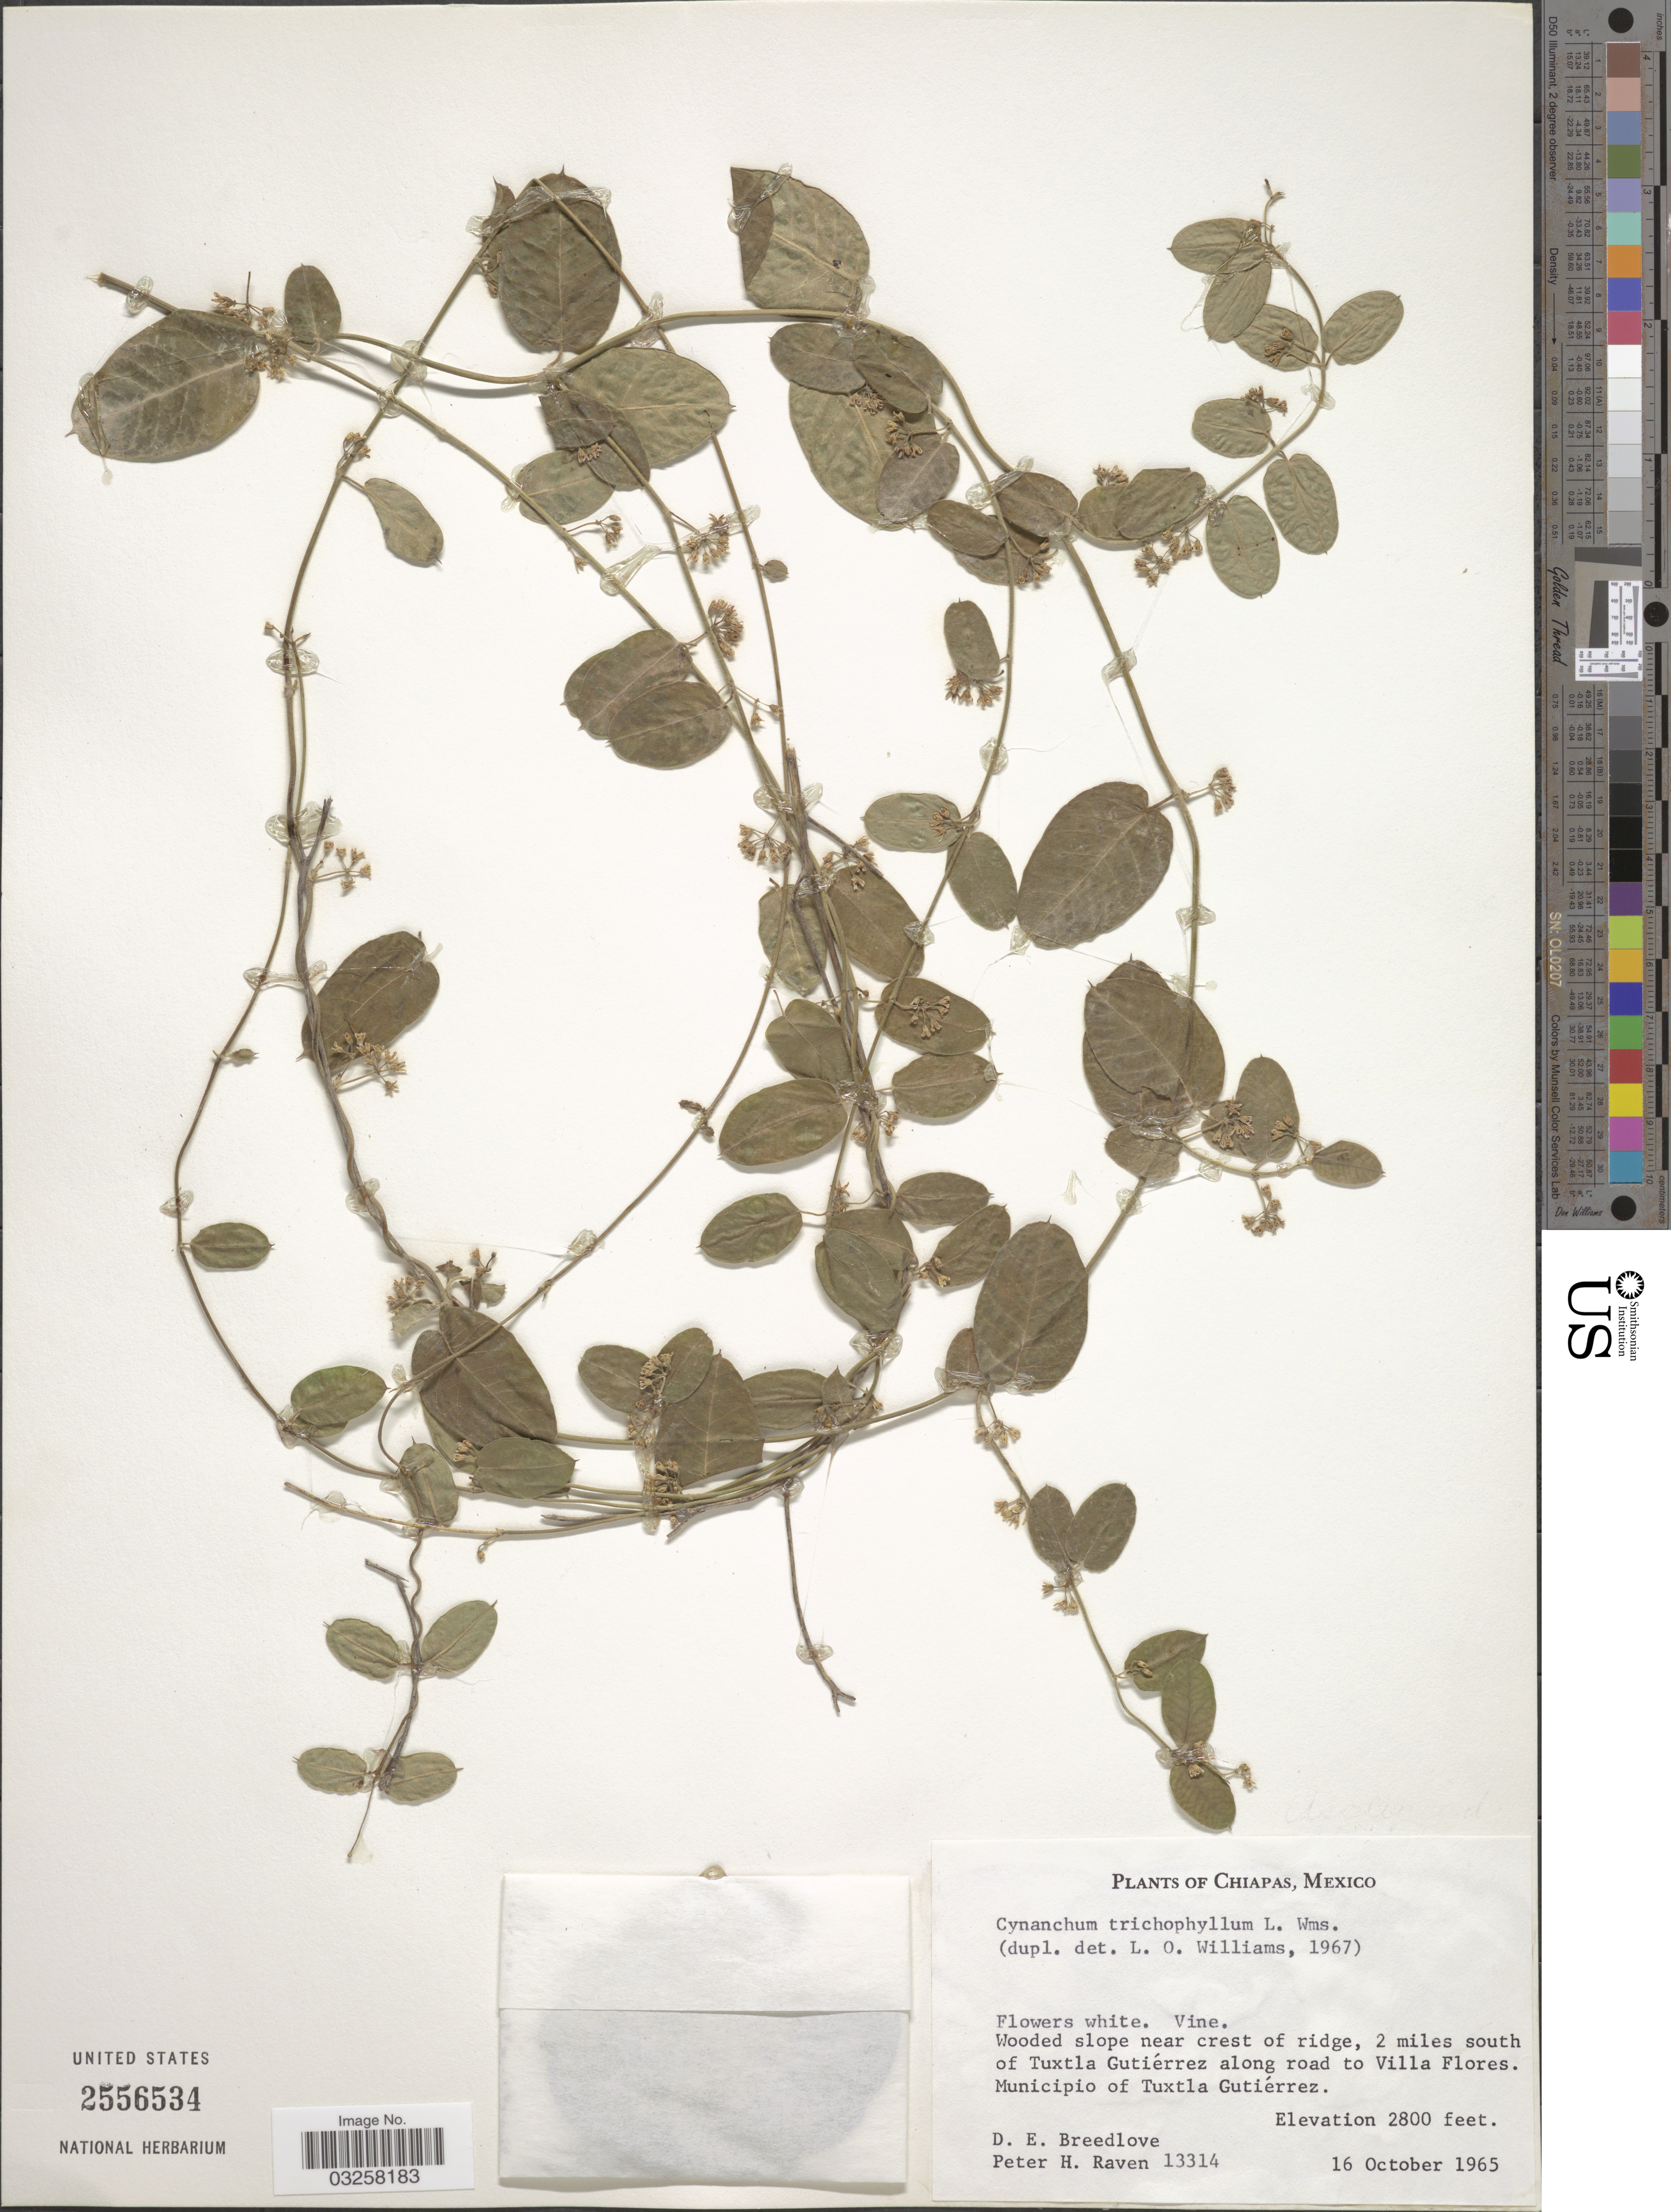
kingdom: Plantae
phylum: Tracheophyta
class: Magnoliopsida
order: Gentianales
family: Apocynaceae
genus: Metastelma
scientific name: Metastelma schlechtendalii var. trichophyllum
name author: (L.O. Williams) Liede & Meve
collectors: D. E. Breedlove & P. Raven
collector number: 13314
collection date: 1965-10-16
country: Mexico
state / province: Chiapas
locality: Wooded slope near crest of ridge, 2 miles south of Tuxtla Gutiérrez along road to Villa Flores. Municipio of Tuxtla Gutiérrez.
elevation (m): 853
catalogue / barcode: US 2556534